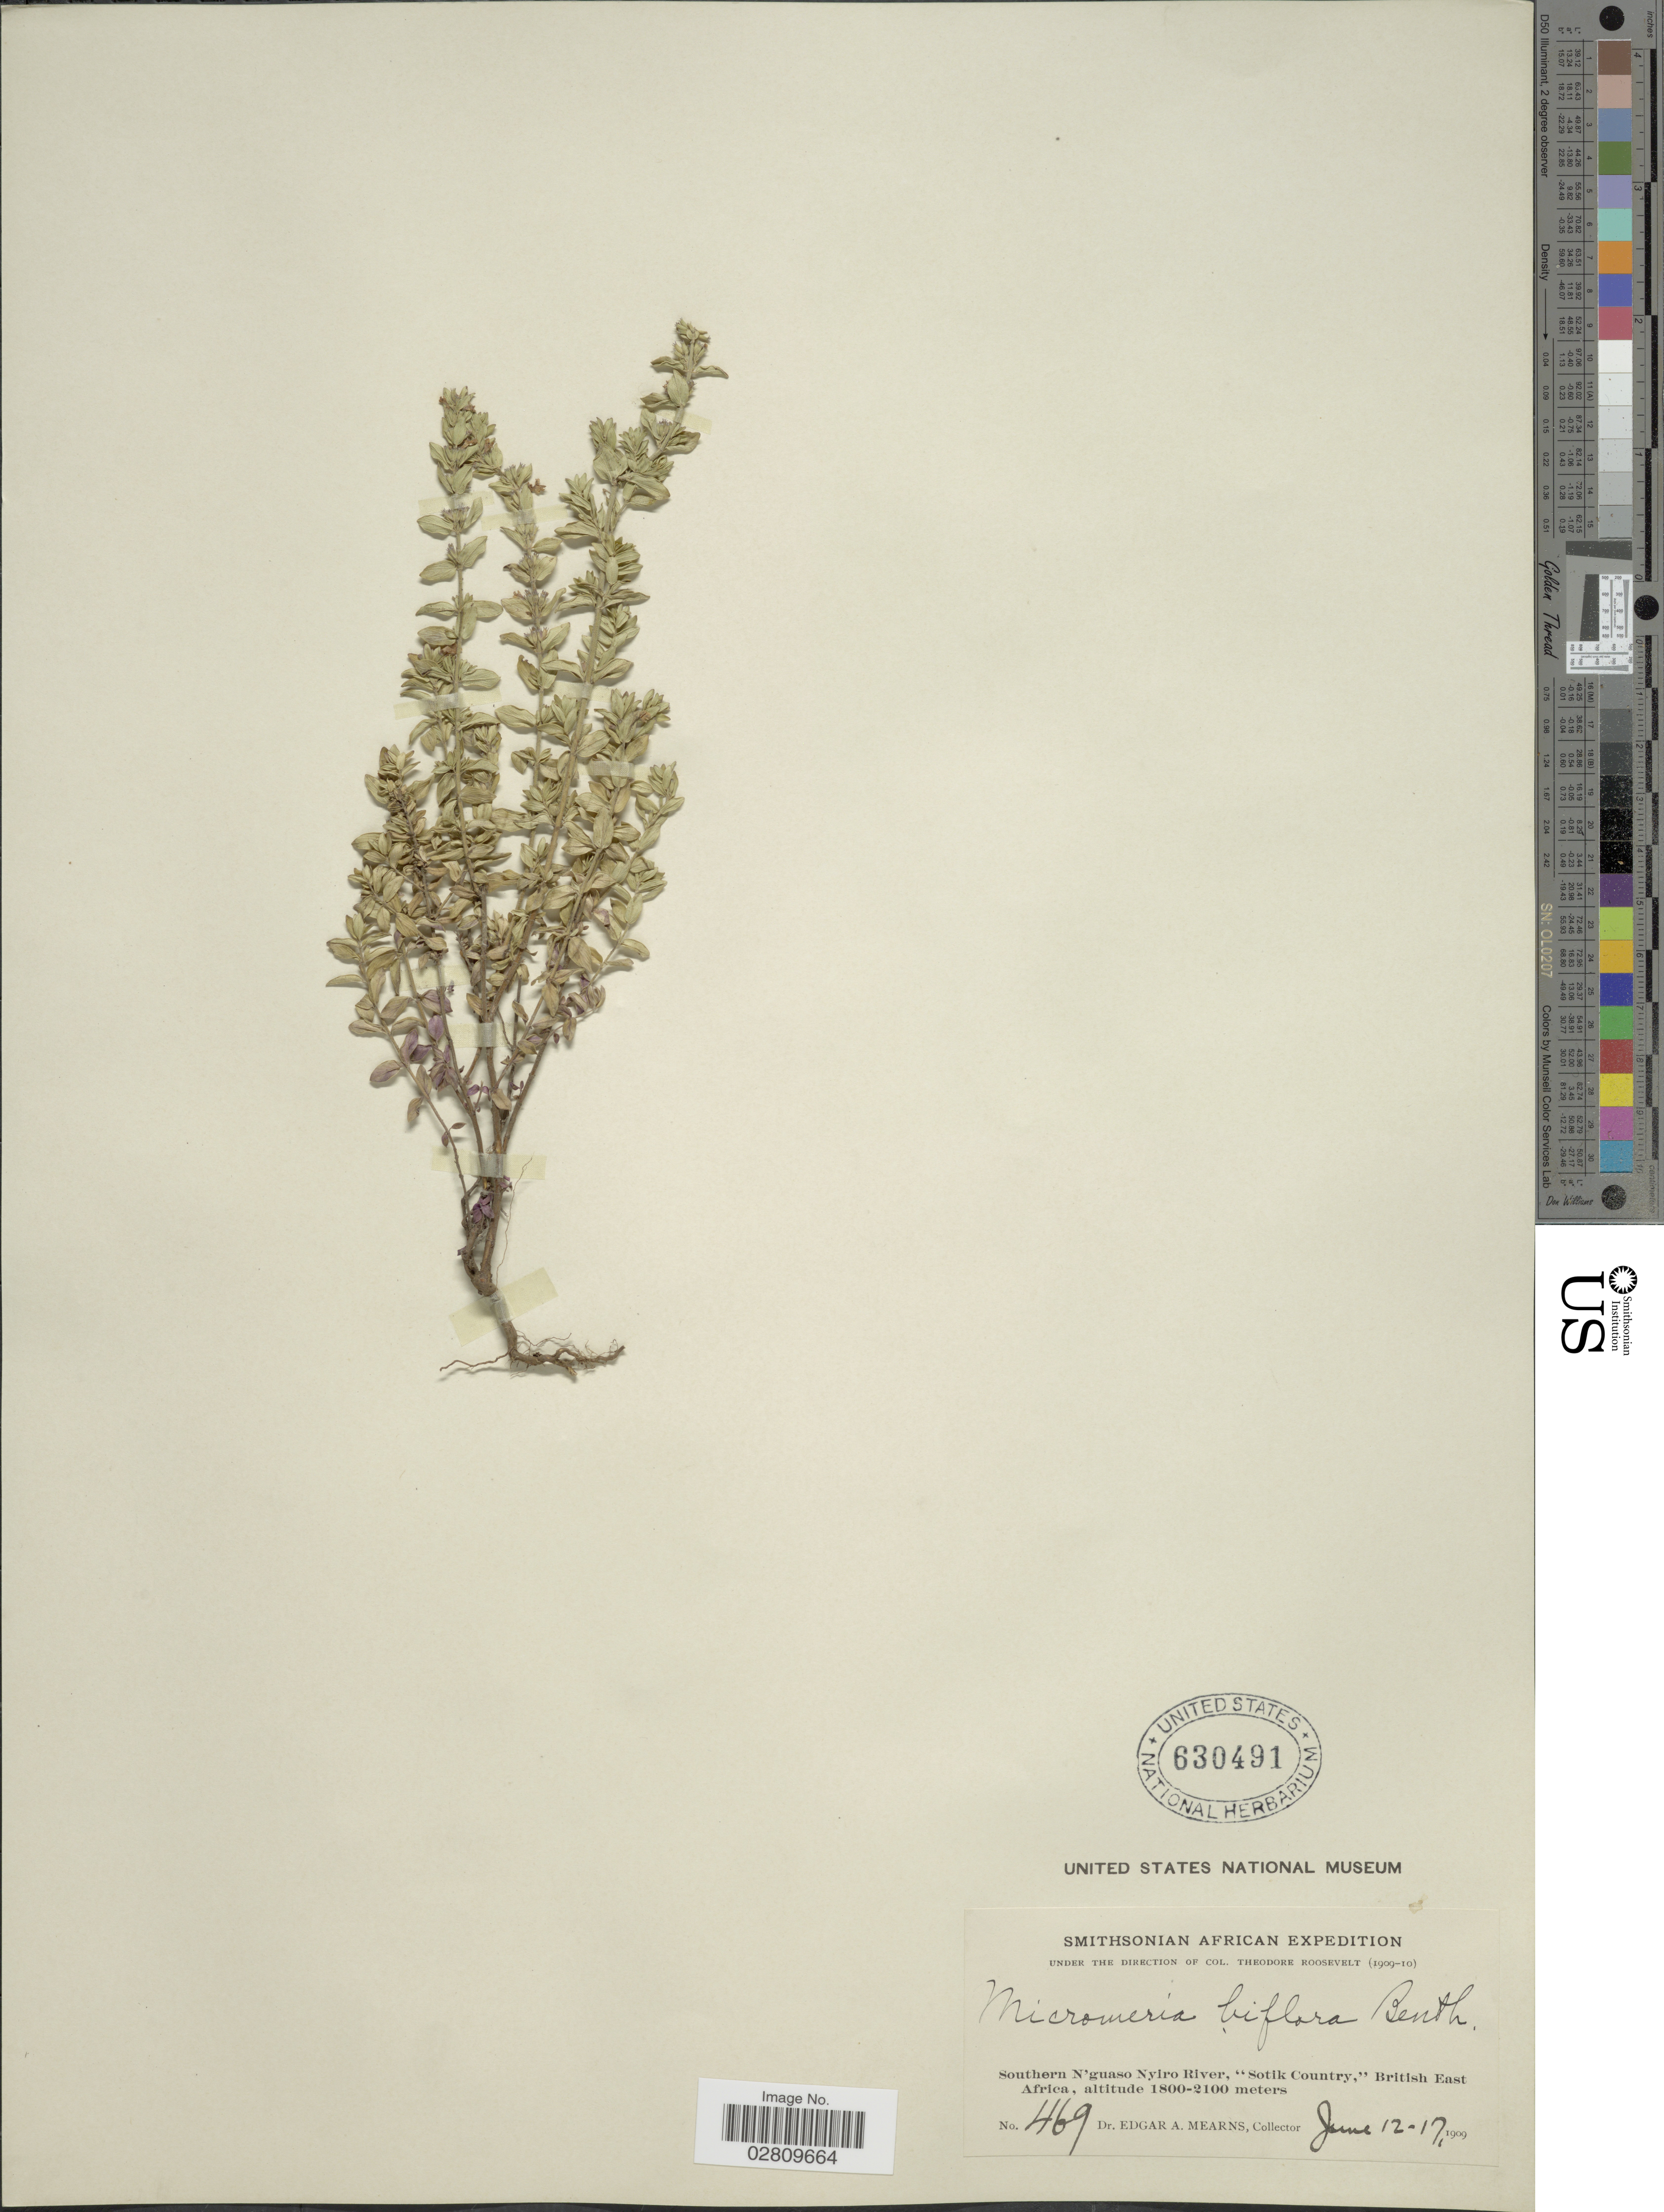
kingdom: Plantae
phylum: Tracheophyta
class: Magnoliopsida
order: Lamiales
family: Lamiaceae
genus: Micromeria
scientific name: Micromeria biflora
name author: (Buch.-Ham. ex D. Don) Benth.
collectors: E. A. Mearns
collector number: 469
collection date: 1909-06-12/1909-06-17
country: Kenya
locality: African. Southern N'guaso Nyiro River, "Sotik Country",: British East Africa.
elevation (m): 1800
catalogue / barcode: US 630491